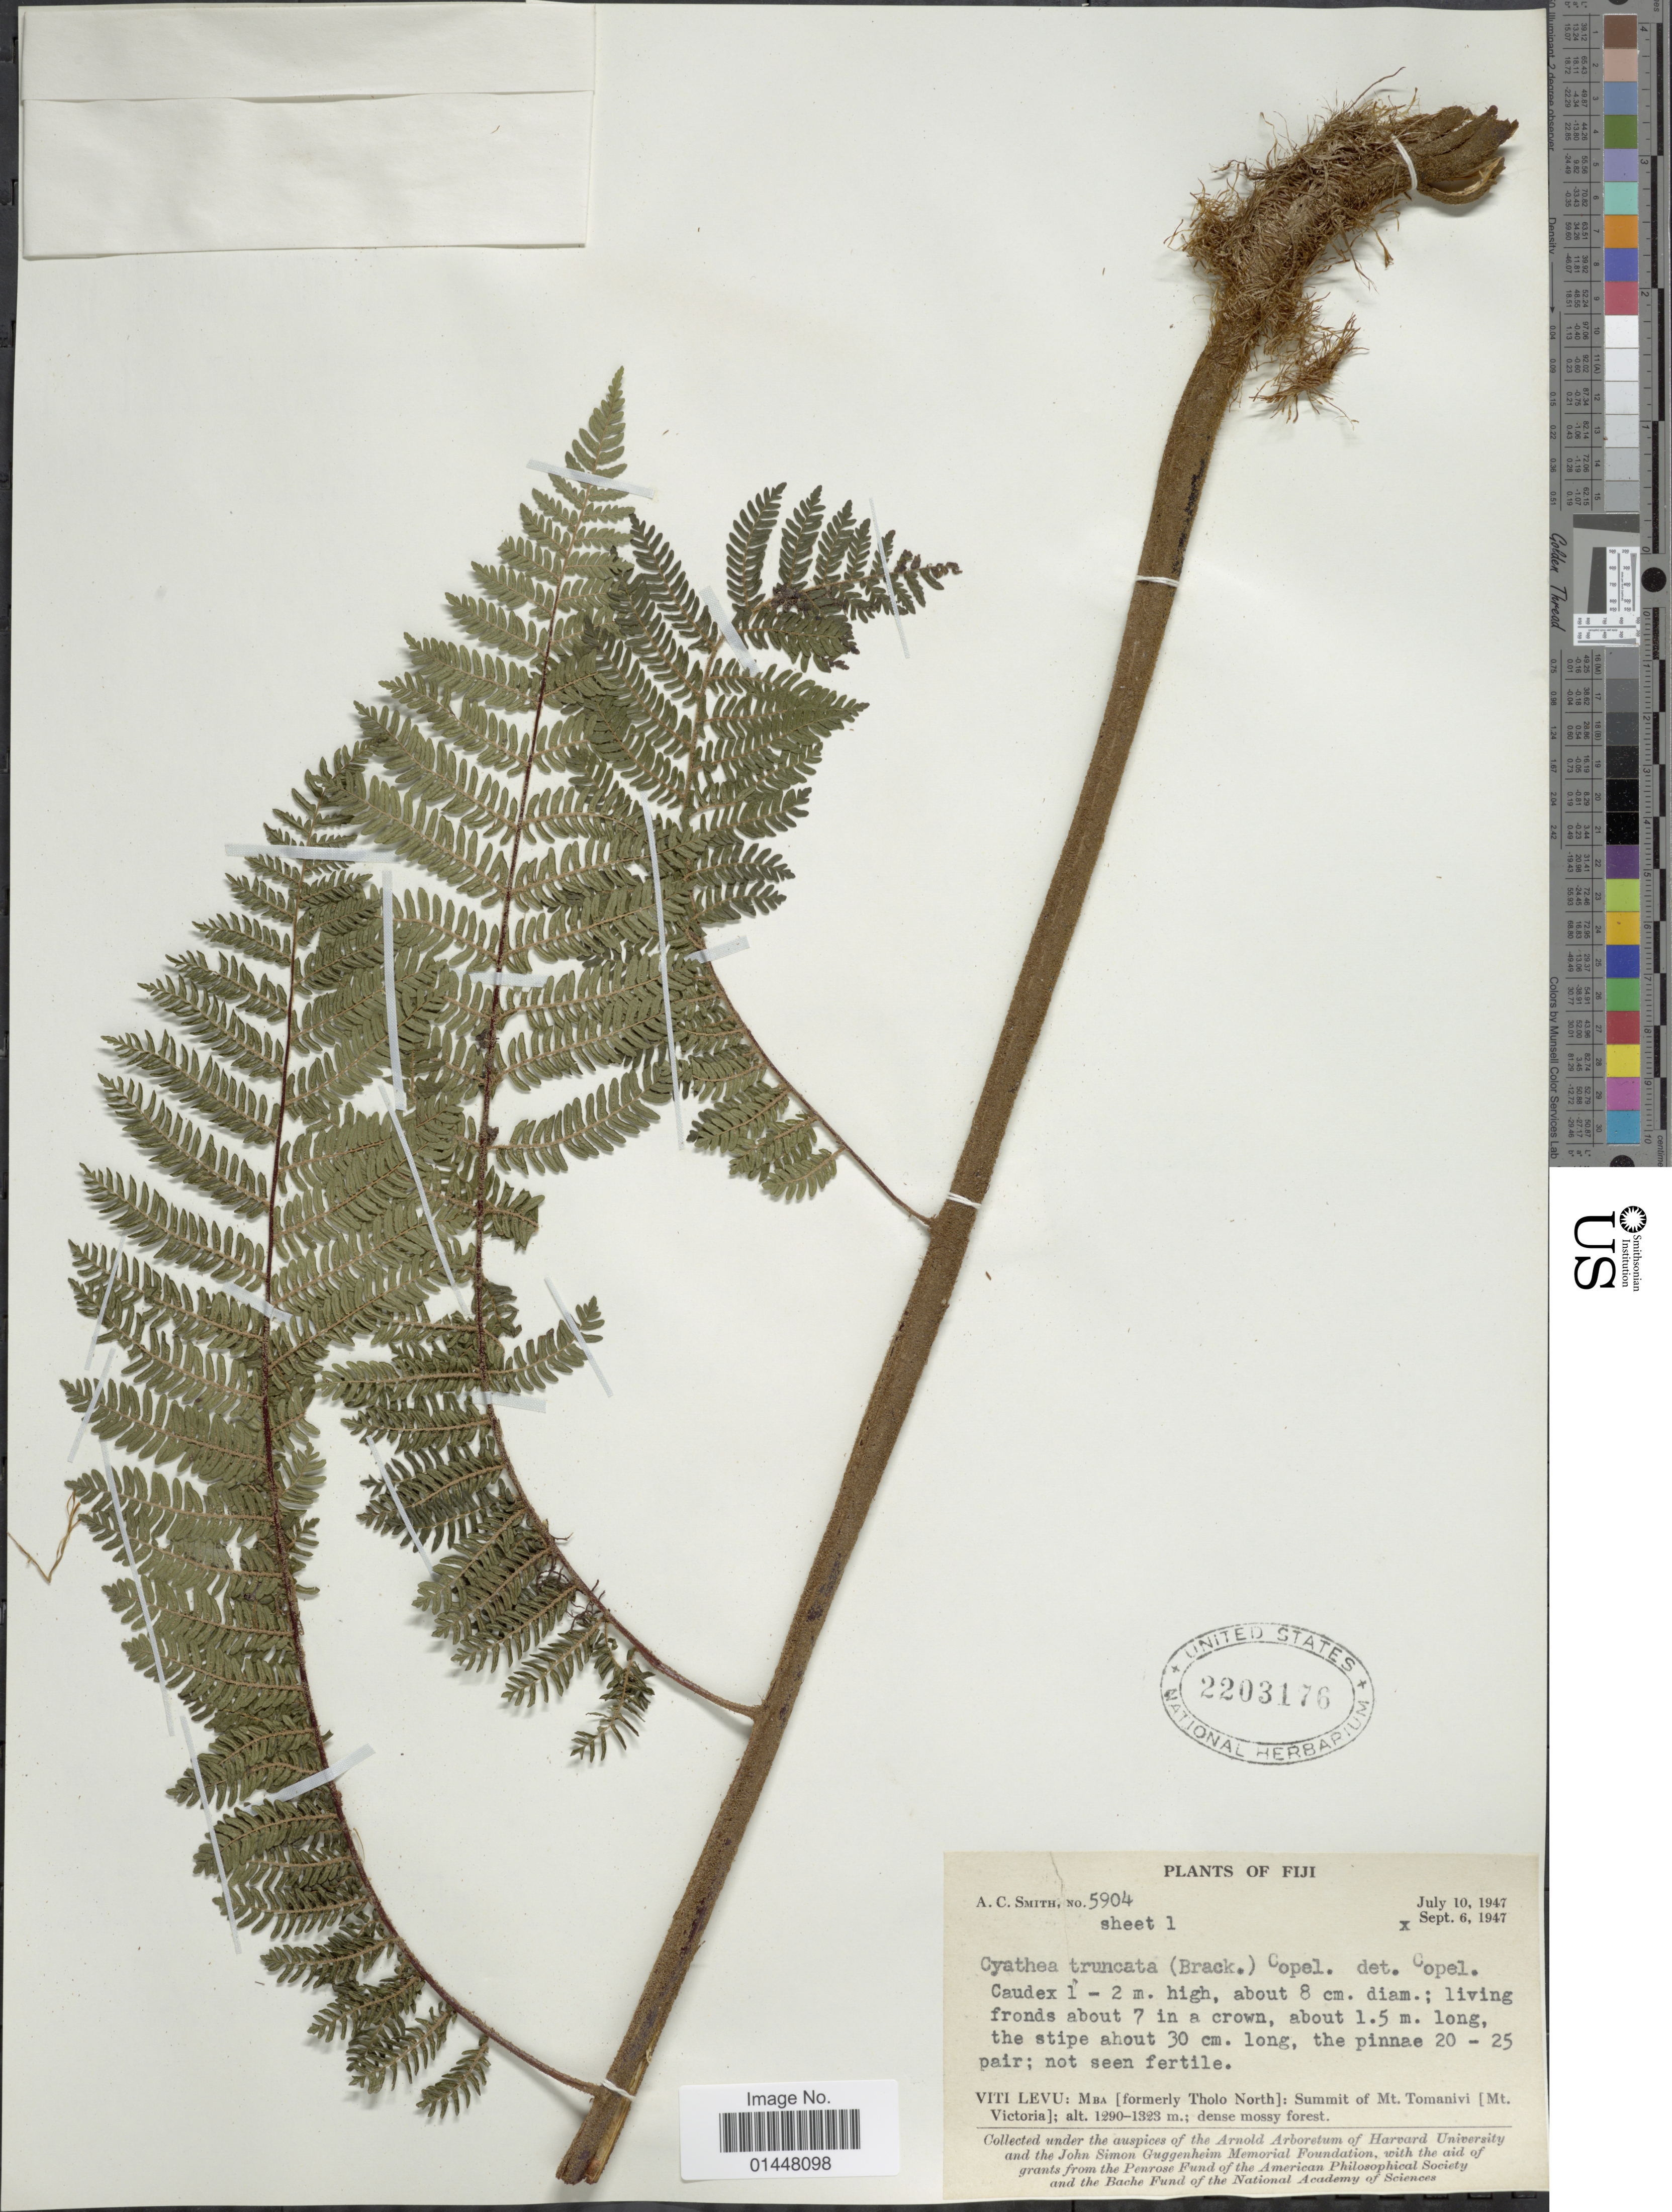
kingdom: Plantae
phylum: Tracheophyta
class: Polypodiopsida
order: Cyatheales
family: Cyatheaceae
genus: Sphaeropteris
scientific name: Sphaeropteris truncata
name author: (Brack.) R.M. Tryon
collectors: A. C. Smith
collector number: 5904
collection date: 1947-07-10/1947-09-06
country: Fiji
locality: Fiji, Viti Levu: Mba [formerly Tholo North ]: Summit of Mt. Tomanivi [Mt. Victoria]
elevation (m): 1290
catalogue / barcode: US 2203176